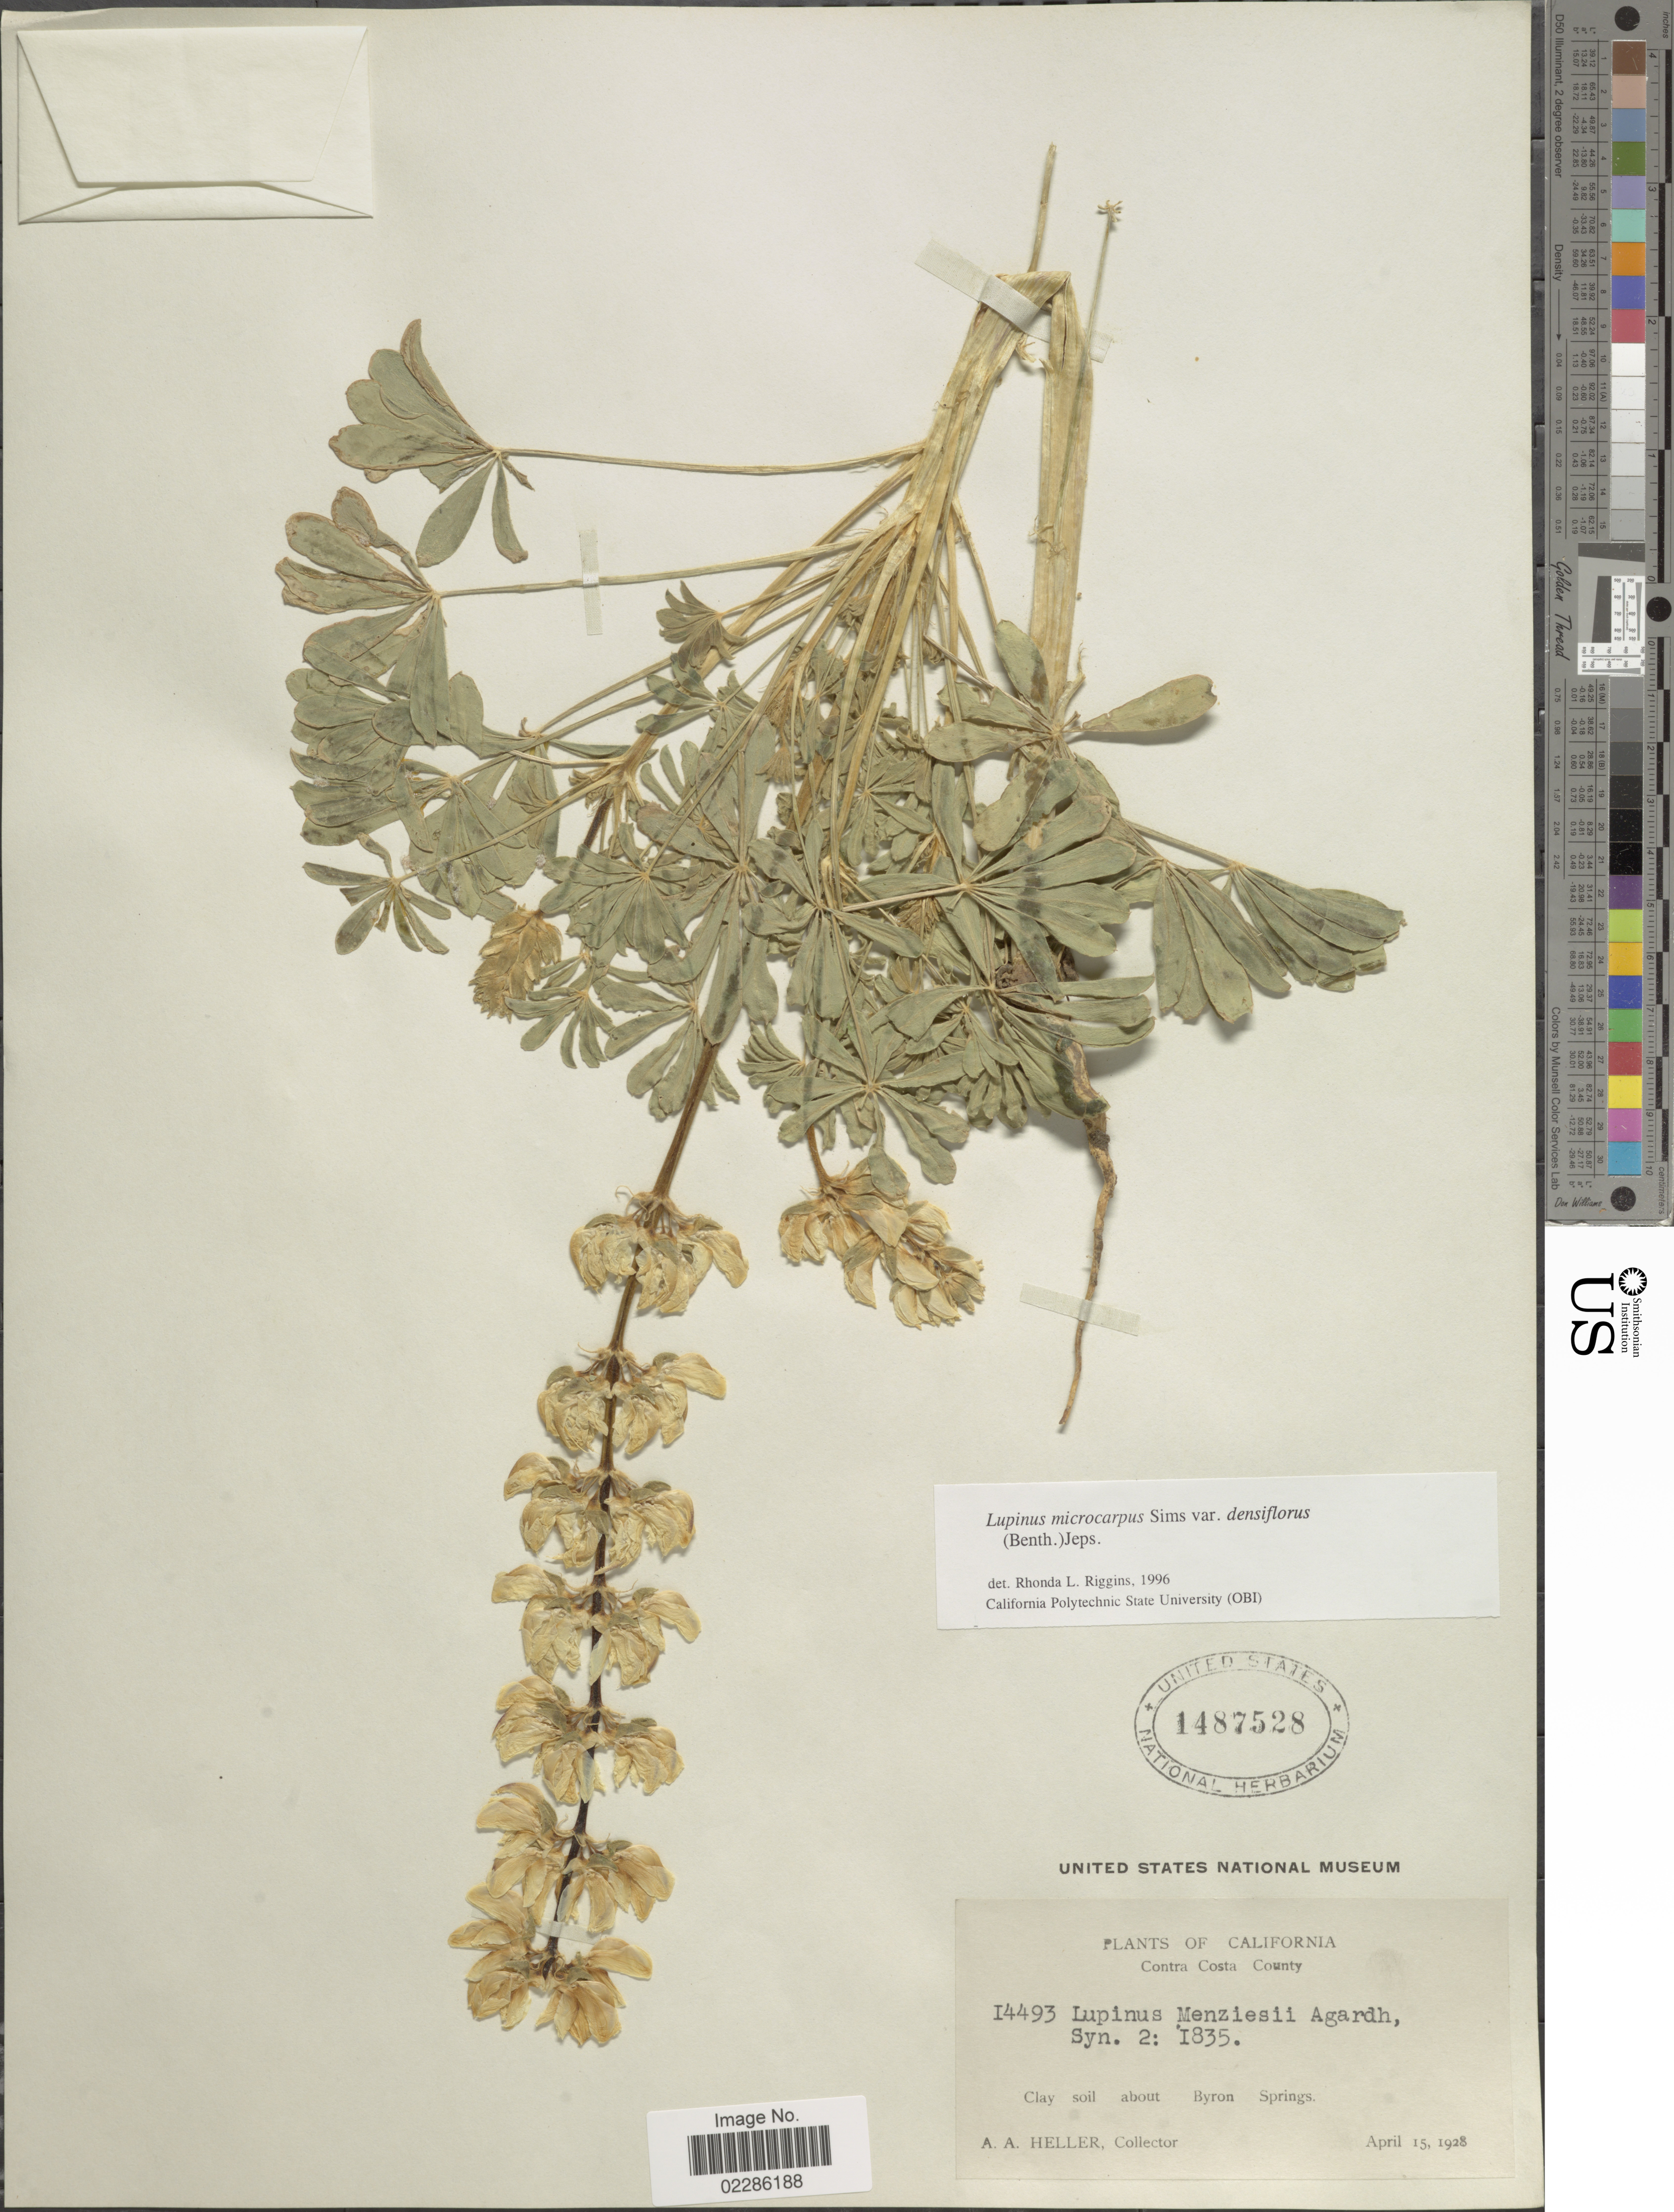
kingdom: Plantae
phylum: Tracheophyta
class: Magnoliopsida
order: Fabales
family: Fabaceae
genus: Lupinus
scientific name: Lupinus microcarpus var. densiflorus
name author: (Benth.) Jeps.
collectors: A. A. Heller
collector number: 14493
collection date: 1928-04-15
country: United States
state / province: California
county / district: Contra Costa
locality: Contra Costa County, Clay soil about Byron Springs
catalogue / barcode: US 1487528